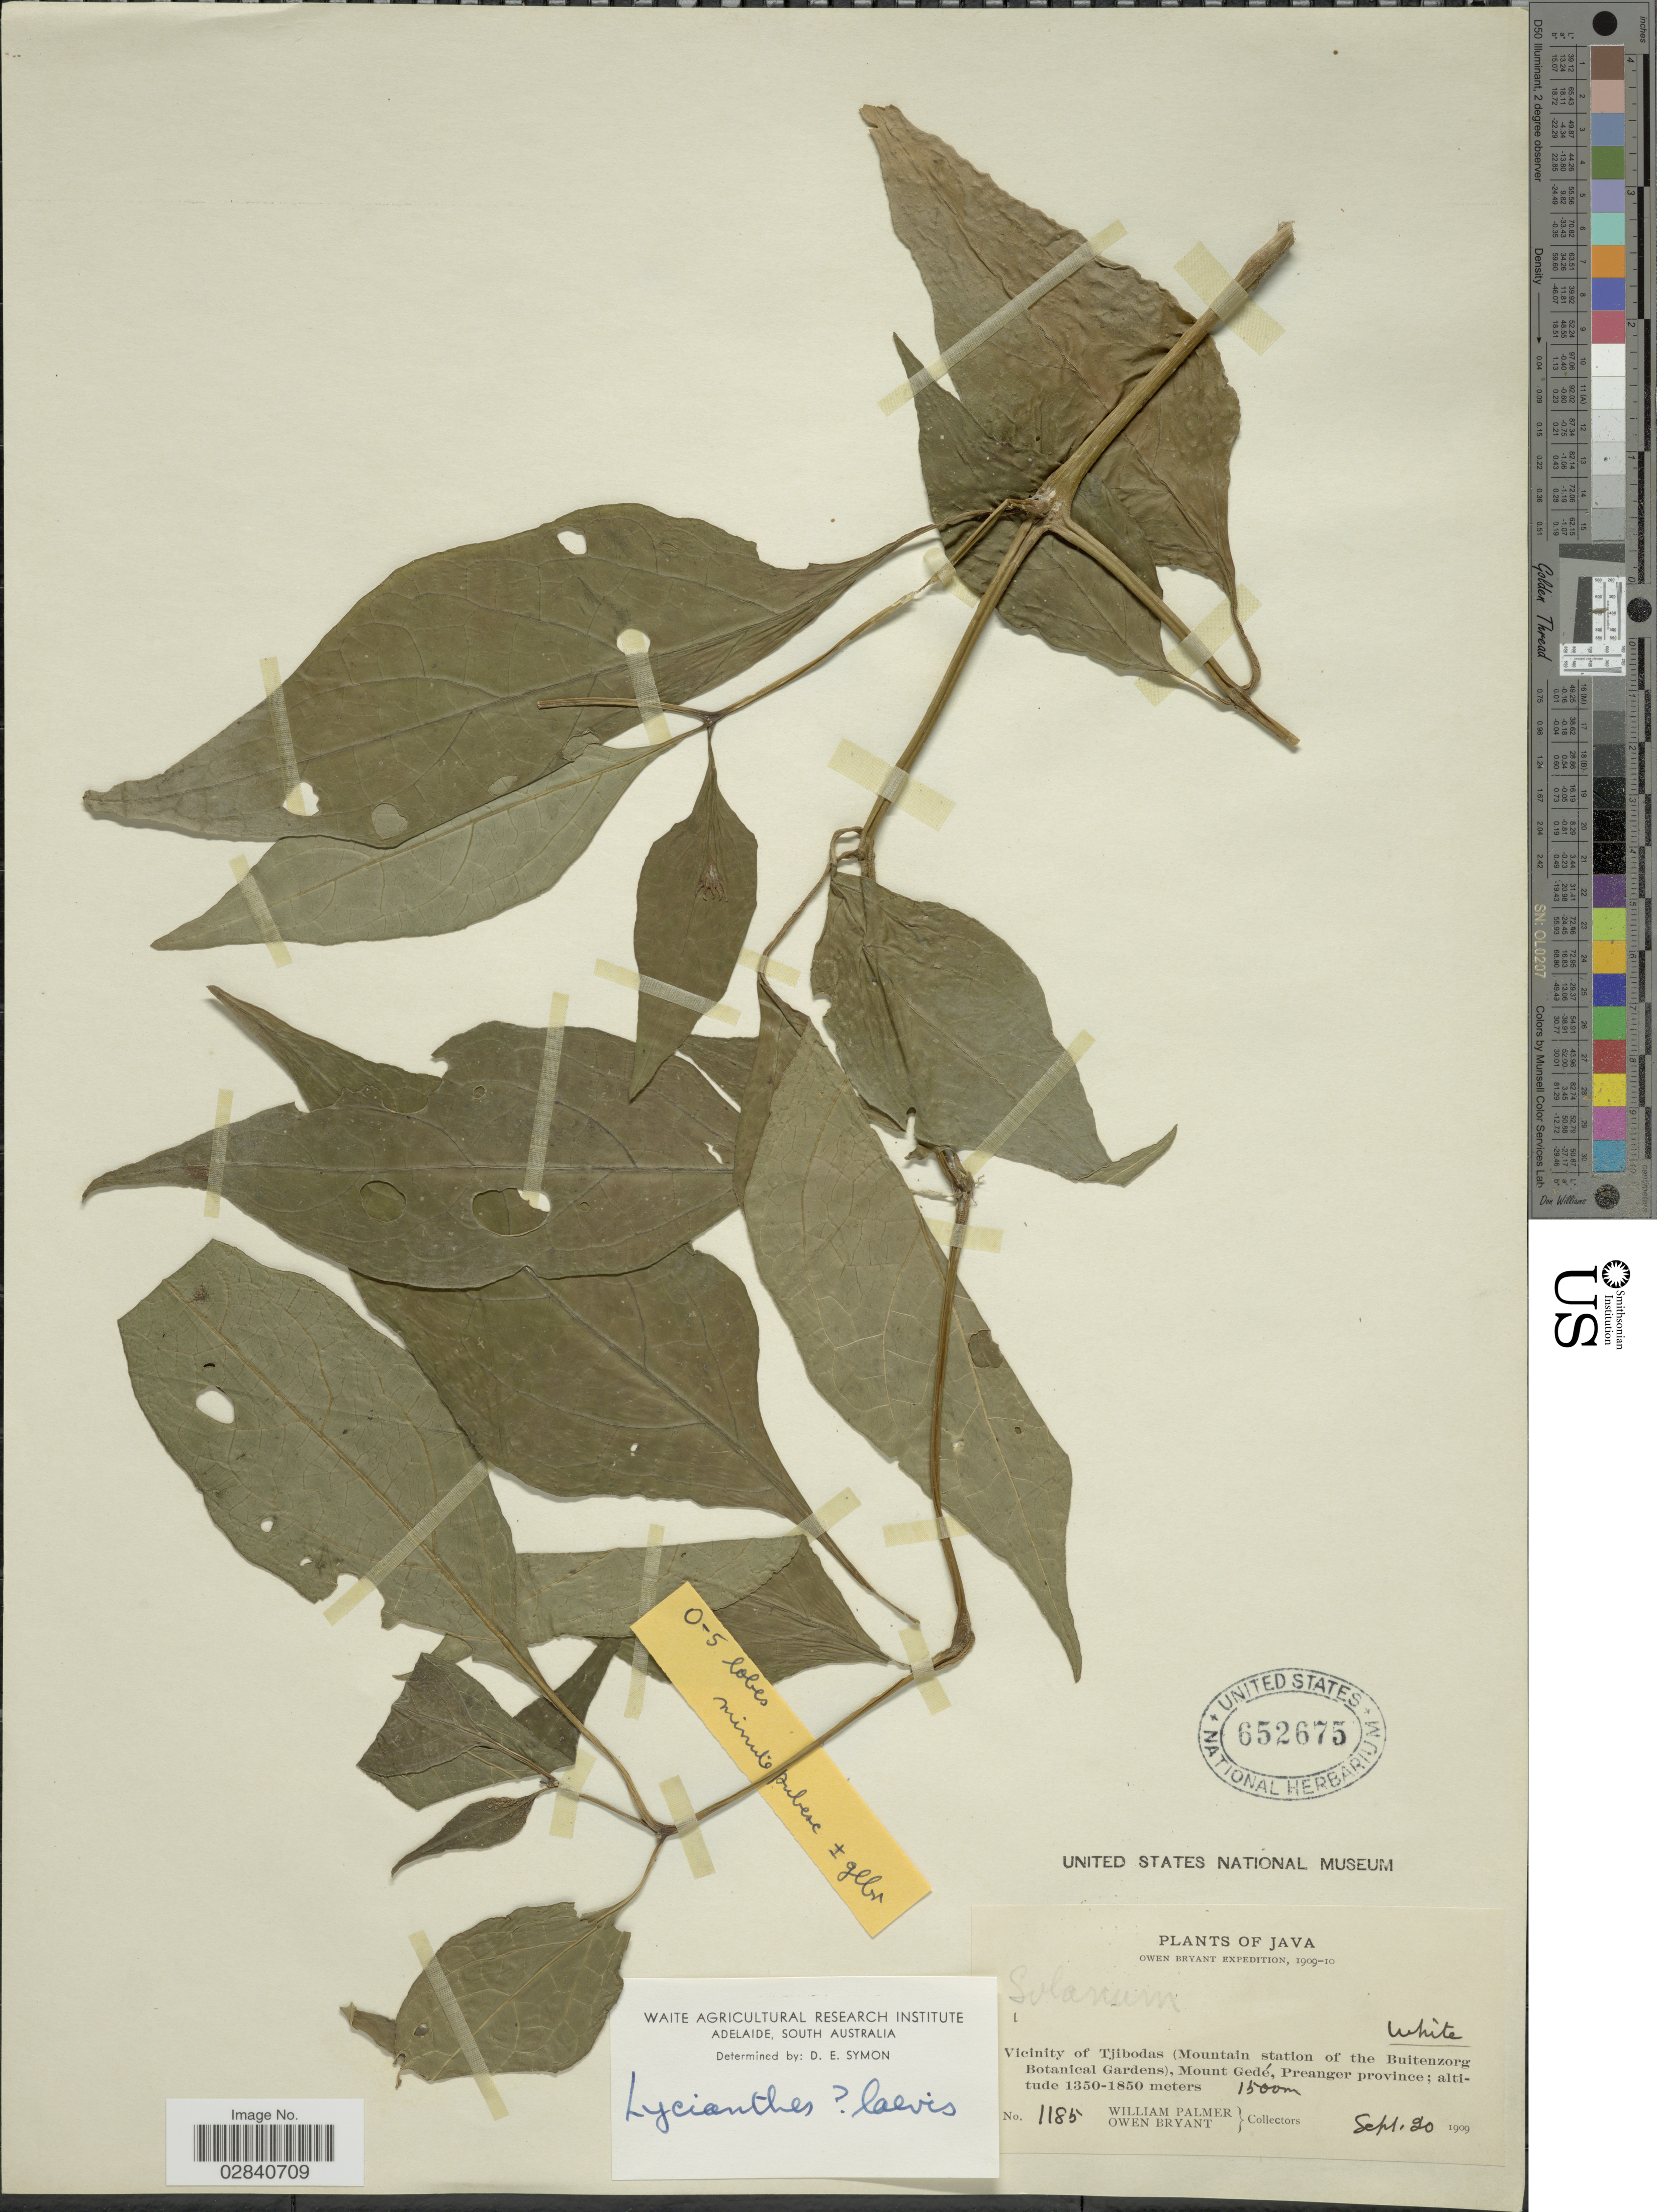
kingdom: Plantae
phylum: Tracheophyta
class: Magnoliopsida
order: Solanales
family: Solanaceae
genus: Lycianthes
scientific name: Lycianthes laevis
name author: (Dunal) Bitter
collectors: W. Palmer & O. Bryant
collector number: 1185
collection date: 1909-09-20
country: Indonesia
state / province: Java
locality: Vicinity of Tjibodas (Mountain station of the Buitenzorg Botanical Gardens), Mount Gedé, Preanger province.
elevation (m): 1350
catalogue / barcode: US 652675